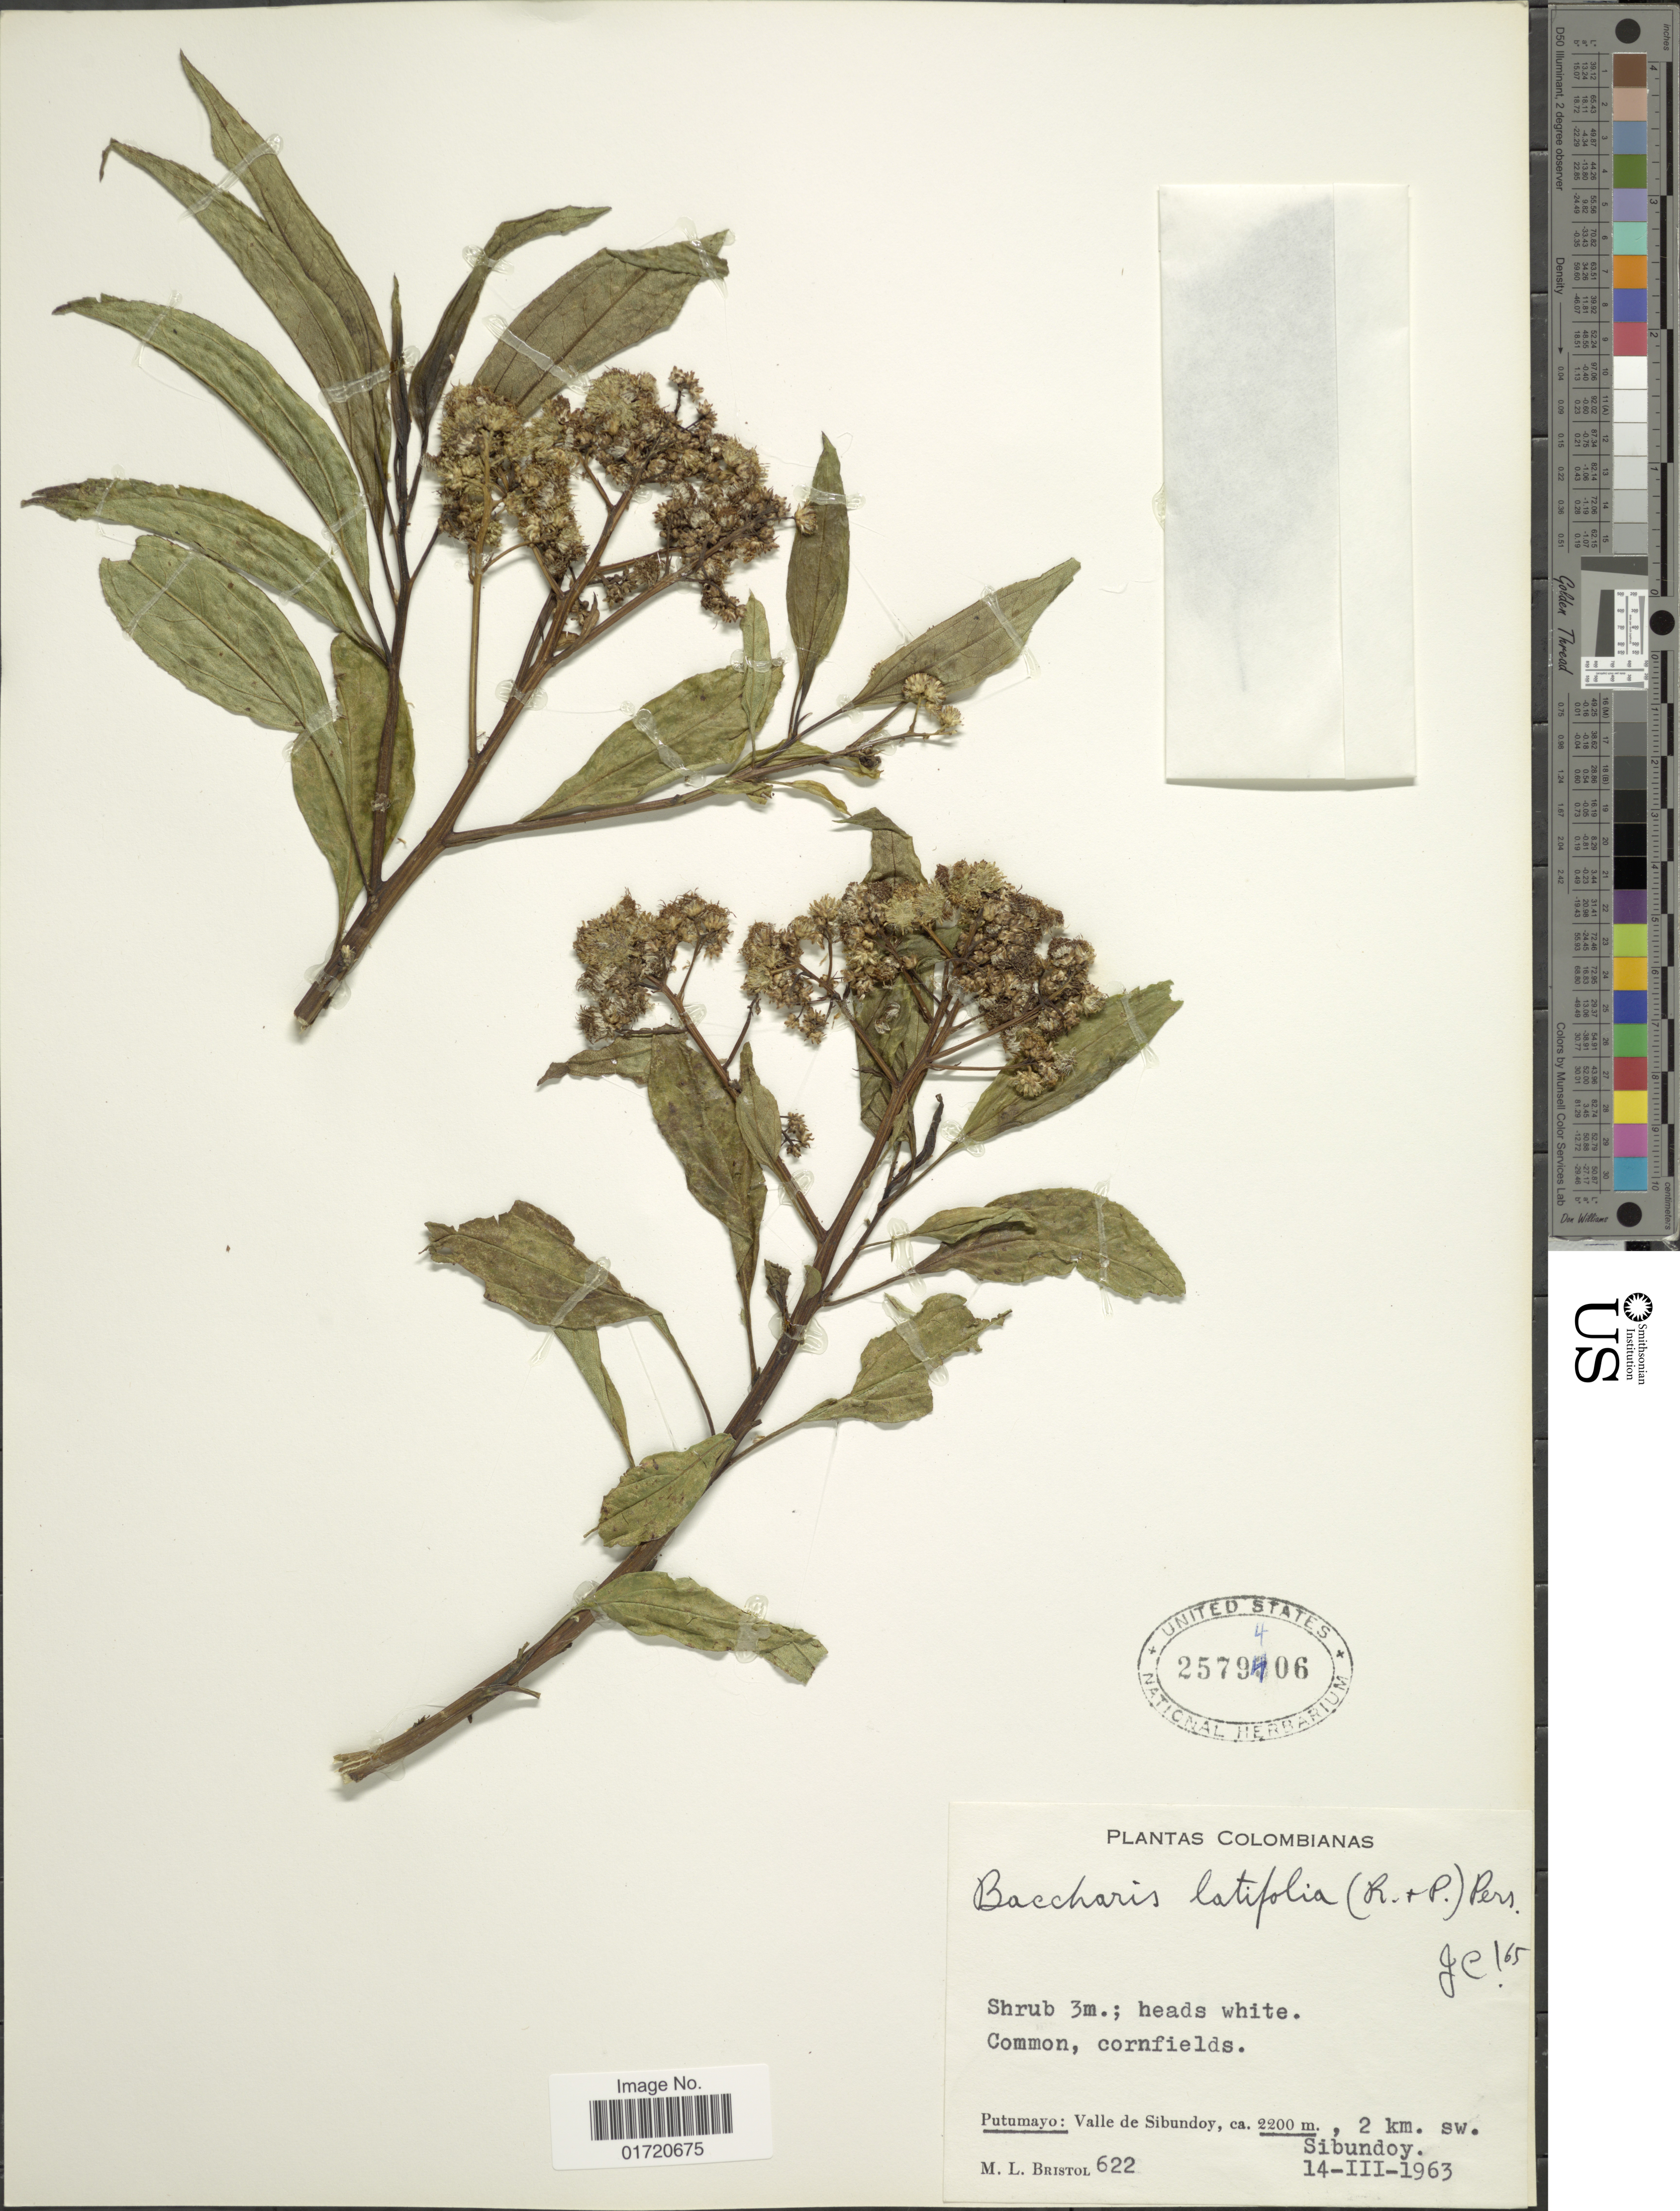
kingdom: Plantae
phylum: Tracheophyta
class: Magnoliopsida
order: Asterales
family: Asteraceae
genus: Baccharis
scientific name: Baccharis latifolia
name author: (Ruiz & Pav.) Pers.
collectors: M. L. Bristol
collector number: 622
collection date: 1963-03-14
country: Colombia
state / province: Putumayo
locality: Valle de Sibundoy, 2 km sw. Sibundoy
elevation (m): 2200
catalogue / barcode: US 2579406